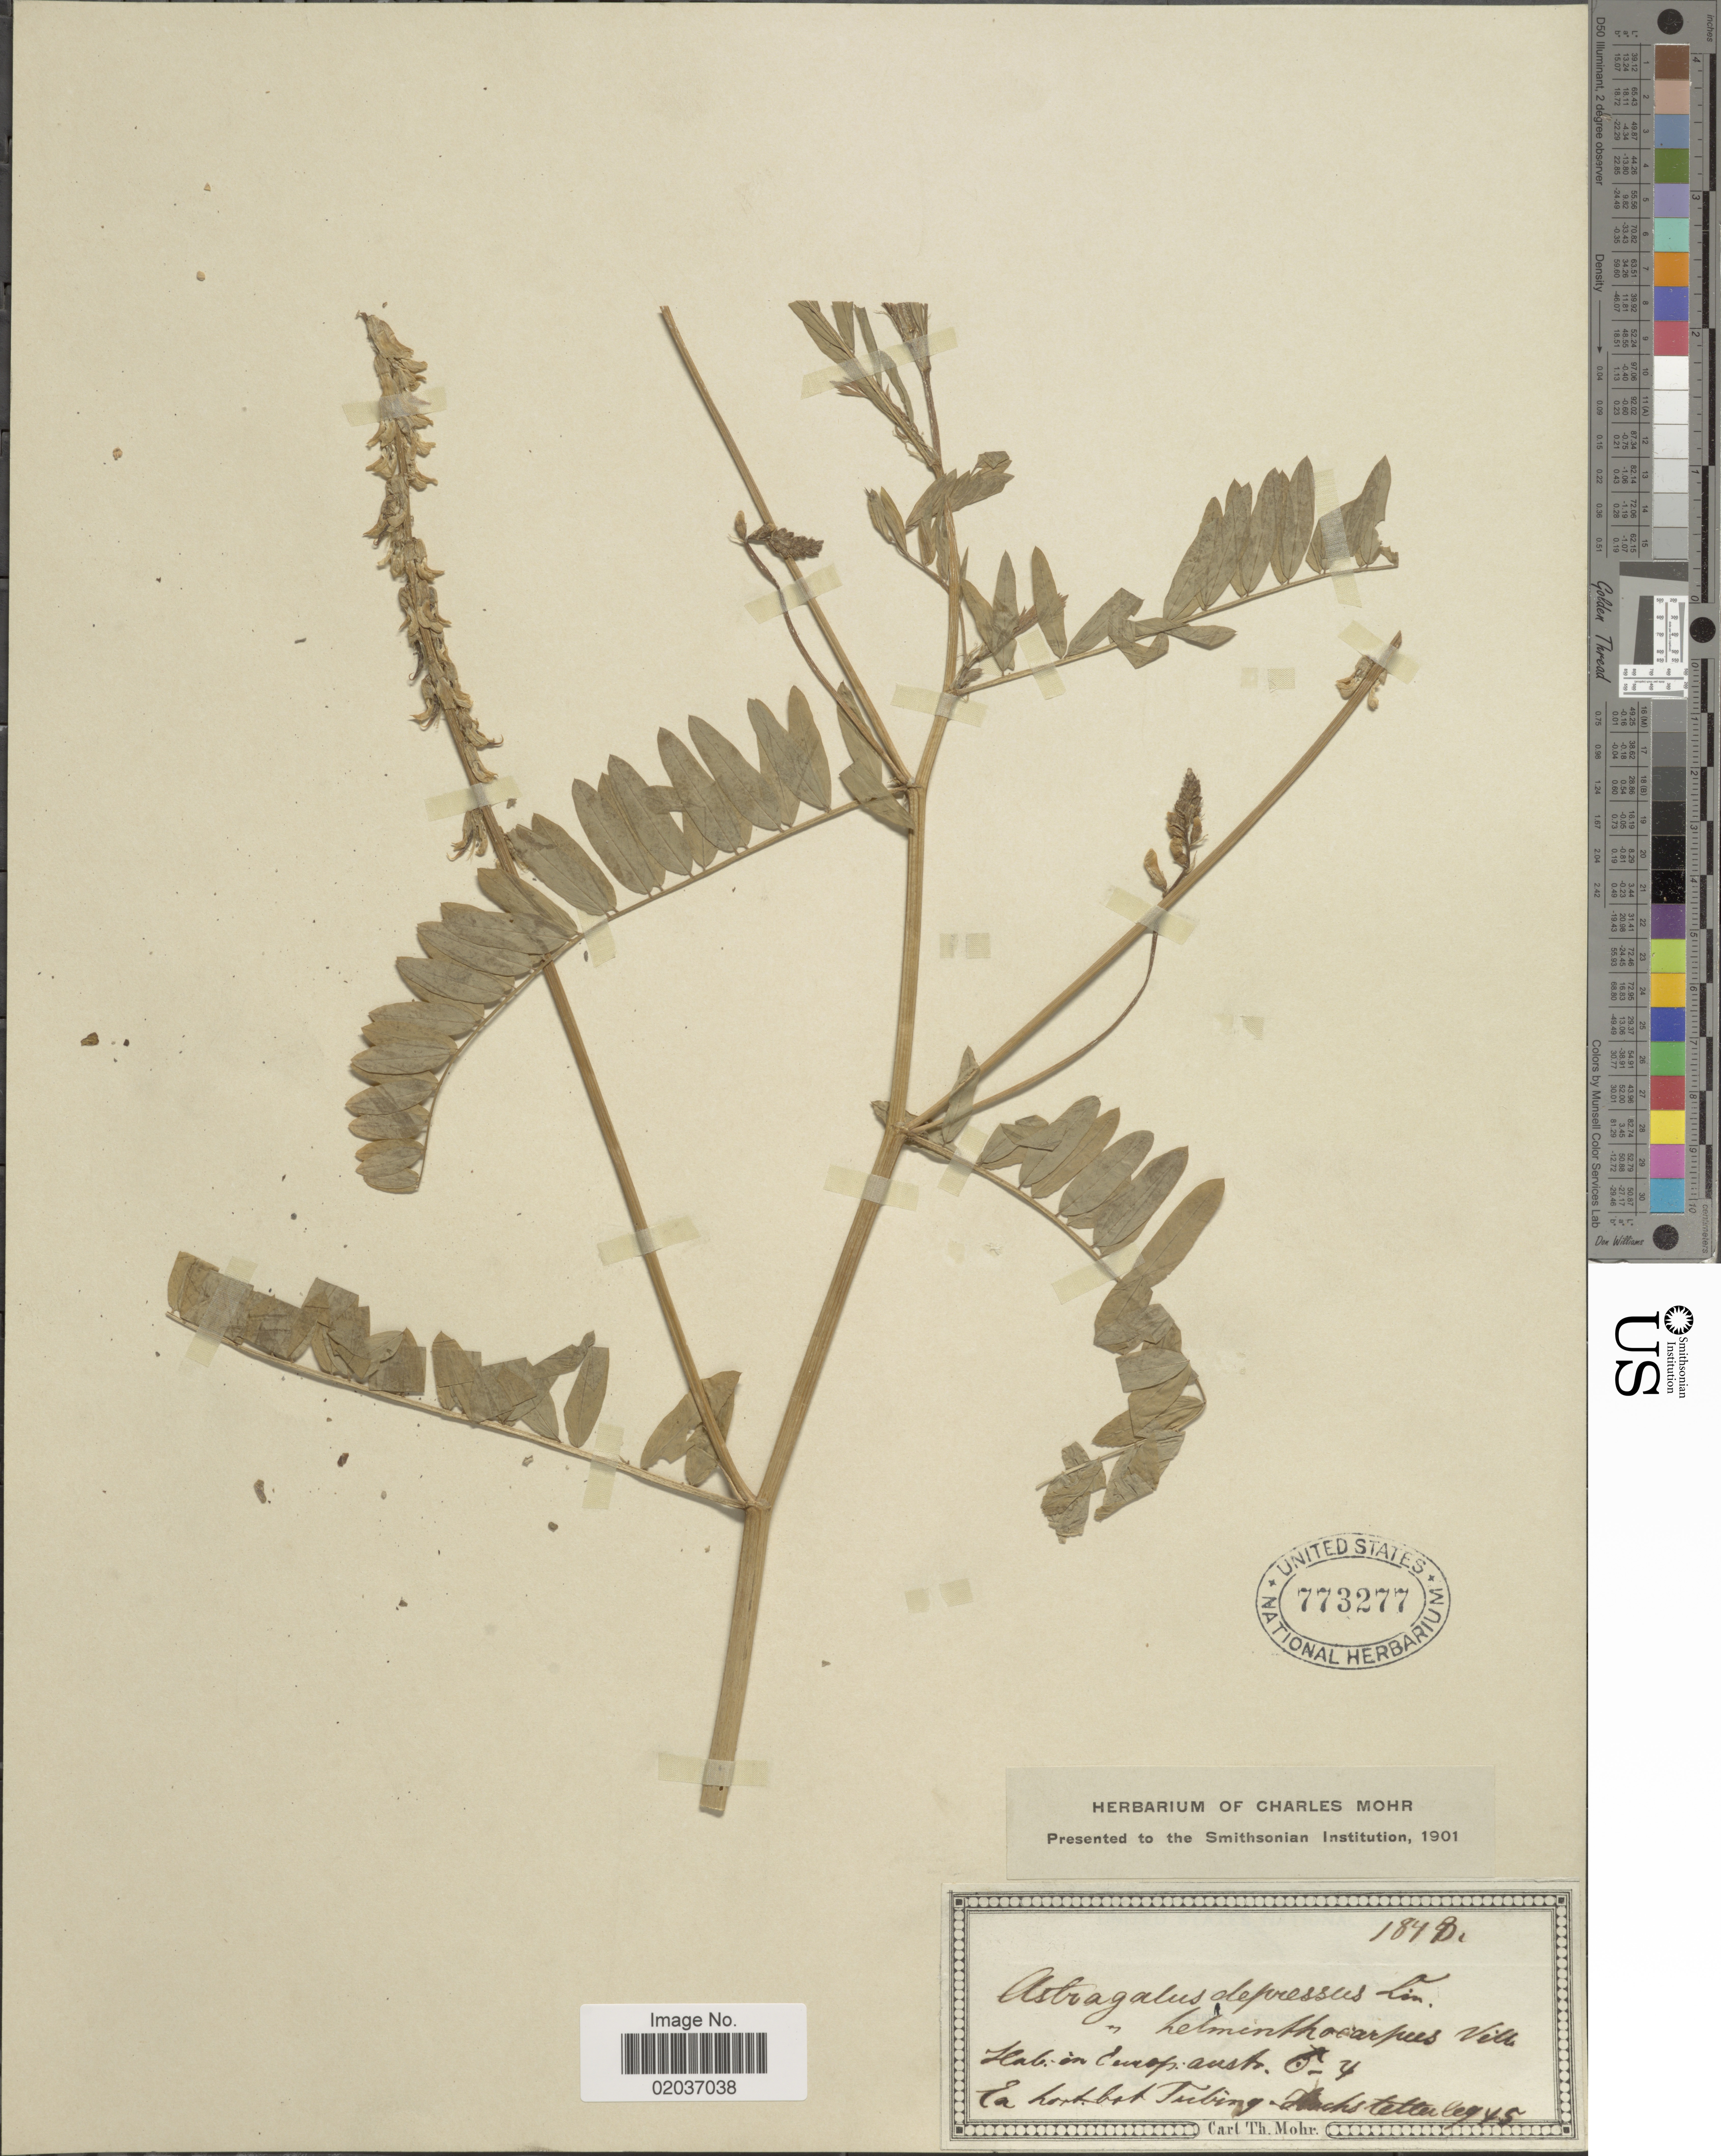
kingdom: Plantae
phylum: Tracheophyta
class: Magnoliopsida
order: Fabales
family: Fabaceae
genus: Astragalus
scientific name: Astragalus depressus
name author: L.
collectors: -. Hochstetter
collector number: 184B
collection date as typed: Transcribed d/m/y: //45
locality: Europ. austr.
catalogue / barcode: US 773277